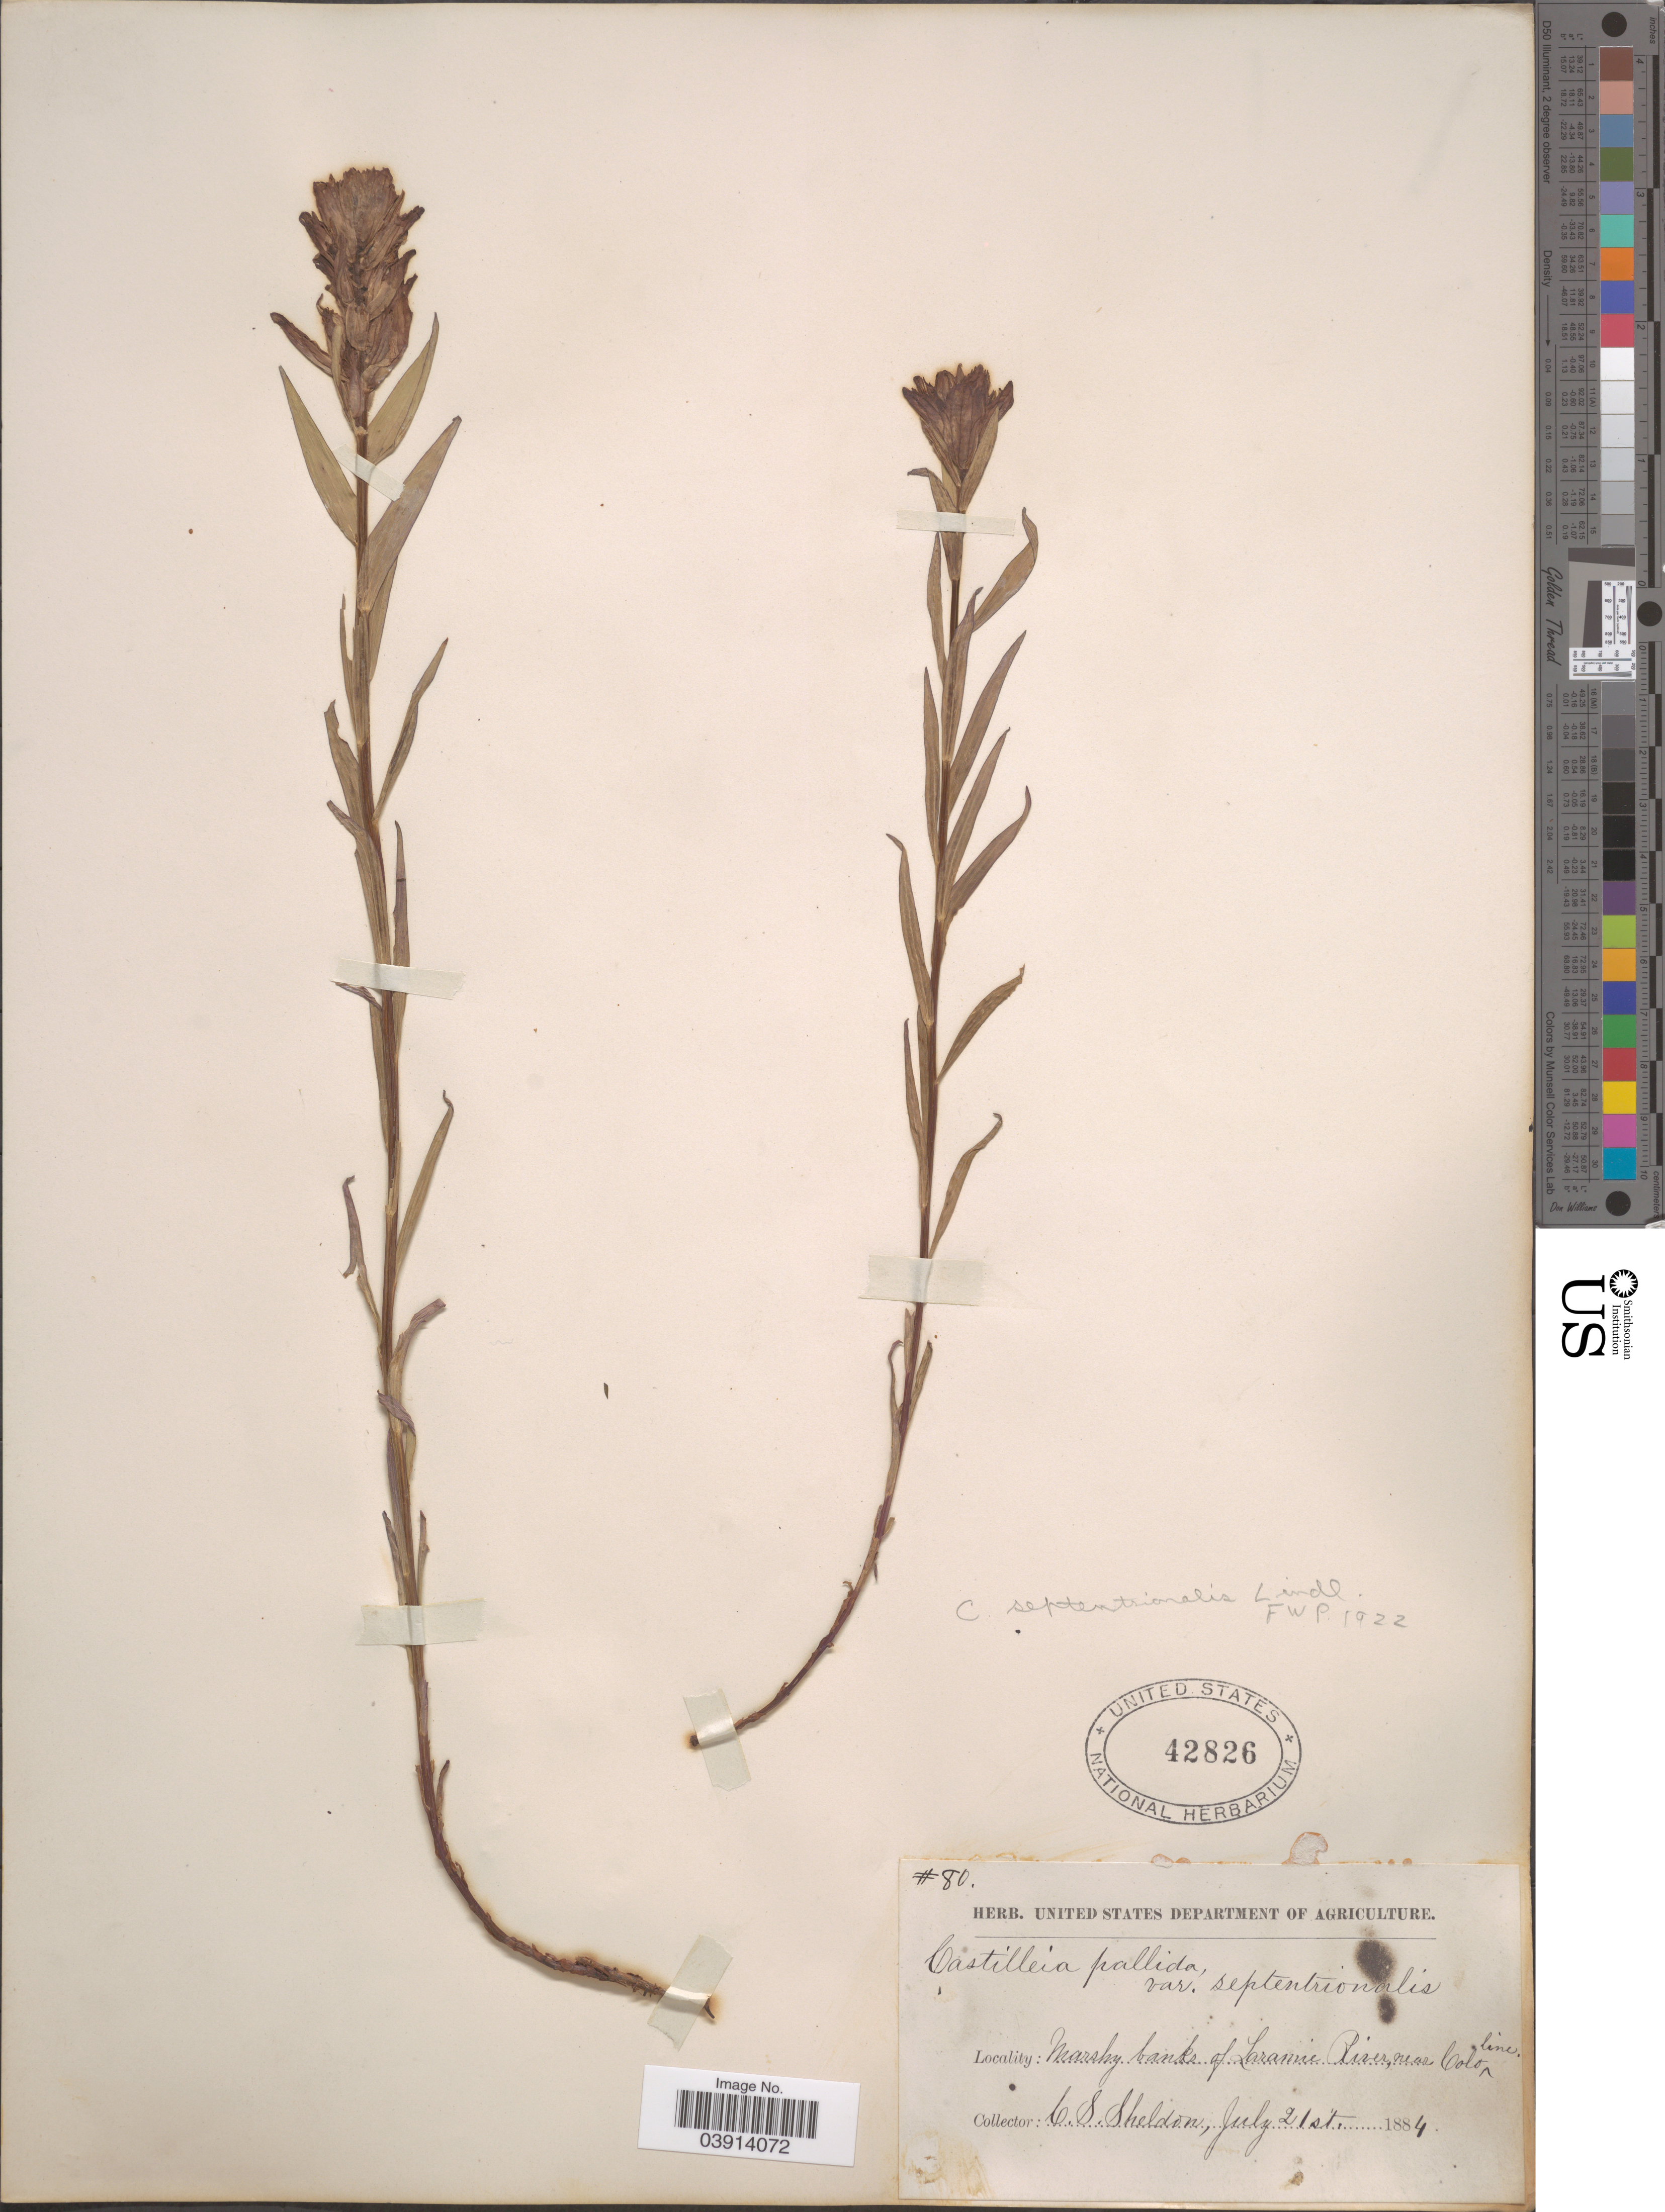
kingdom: Plantae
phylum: Tracheophyta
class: Magnoliopsida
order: Lamiales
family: Orobanchaceae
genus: Castilleja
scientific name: Castilleja septentrionalis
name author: Lindl.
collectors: C. S. Sheldon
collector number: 80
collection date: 1884-07-21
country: United States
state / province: Colorado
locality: Marshy banks of Laramie River, near Colo line.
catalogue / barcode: US 42826